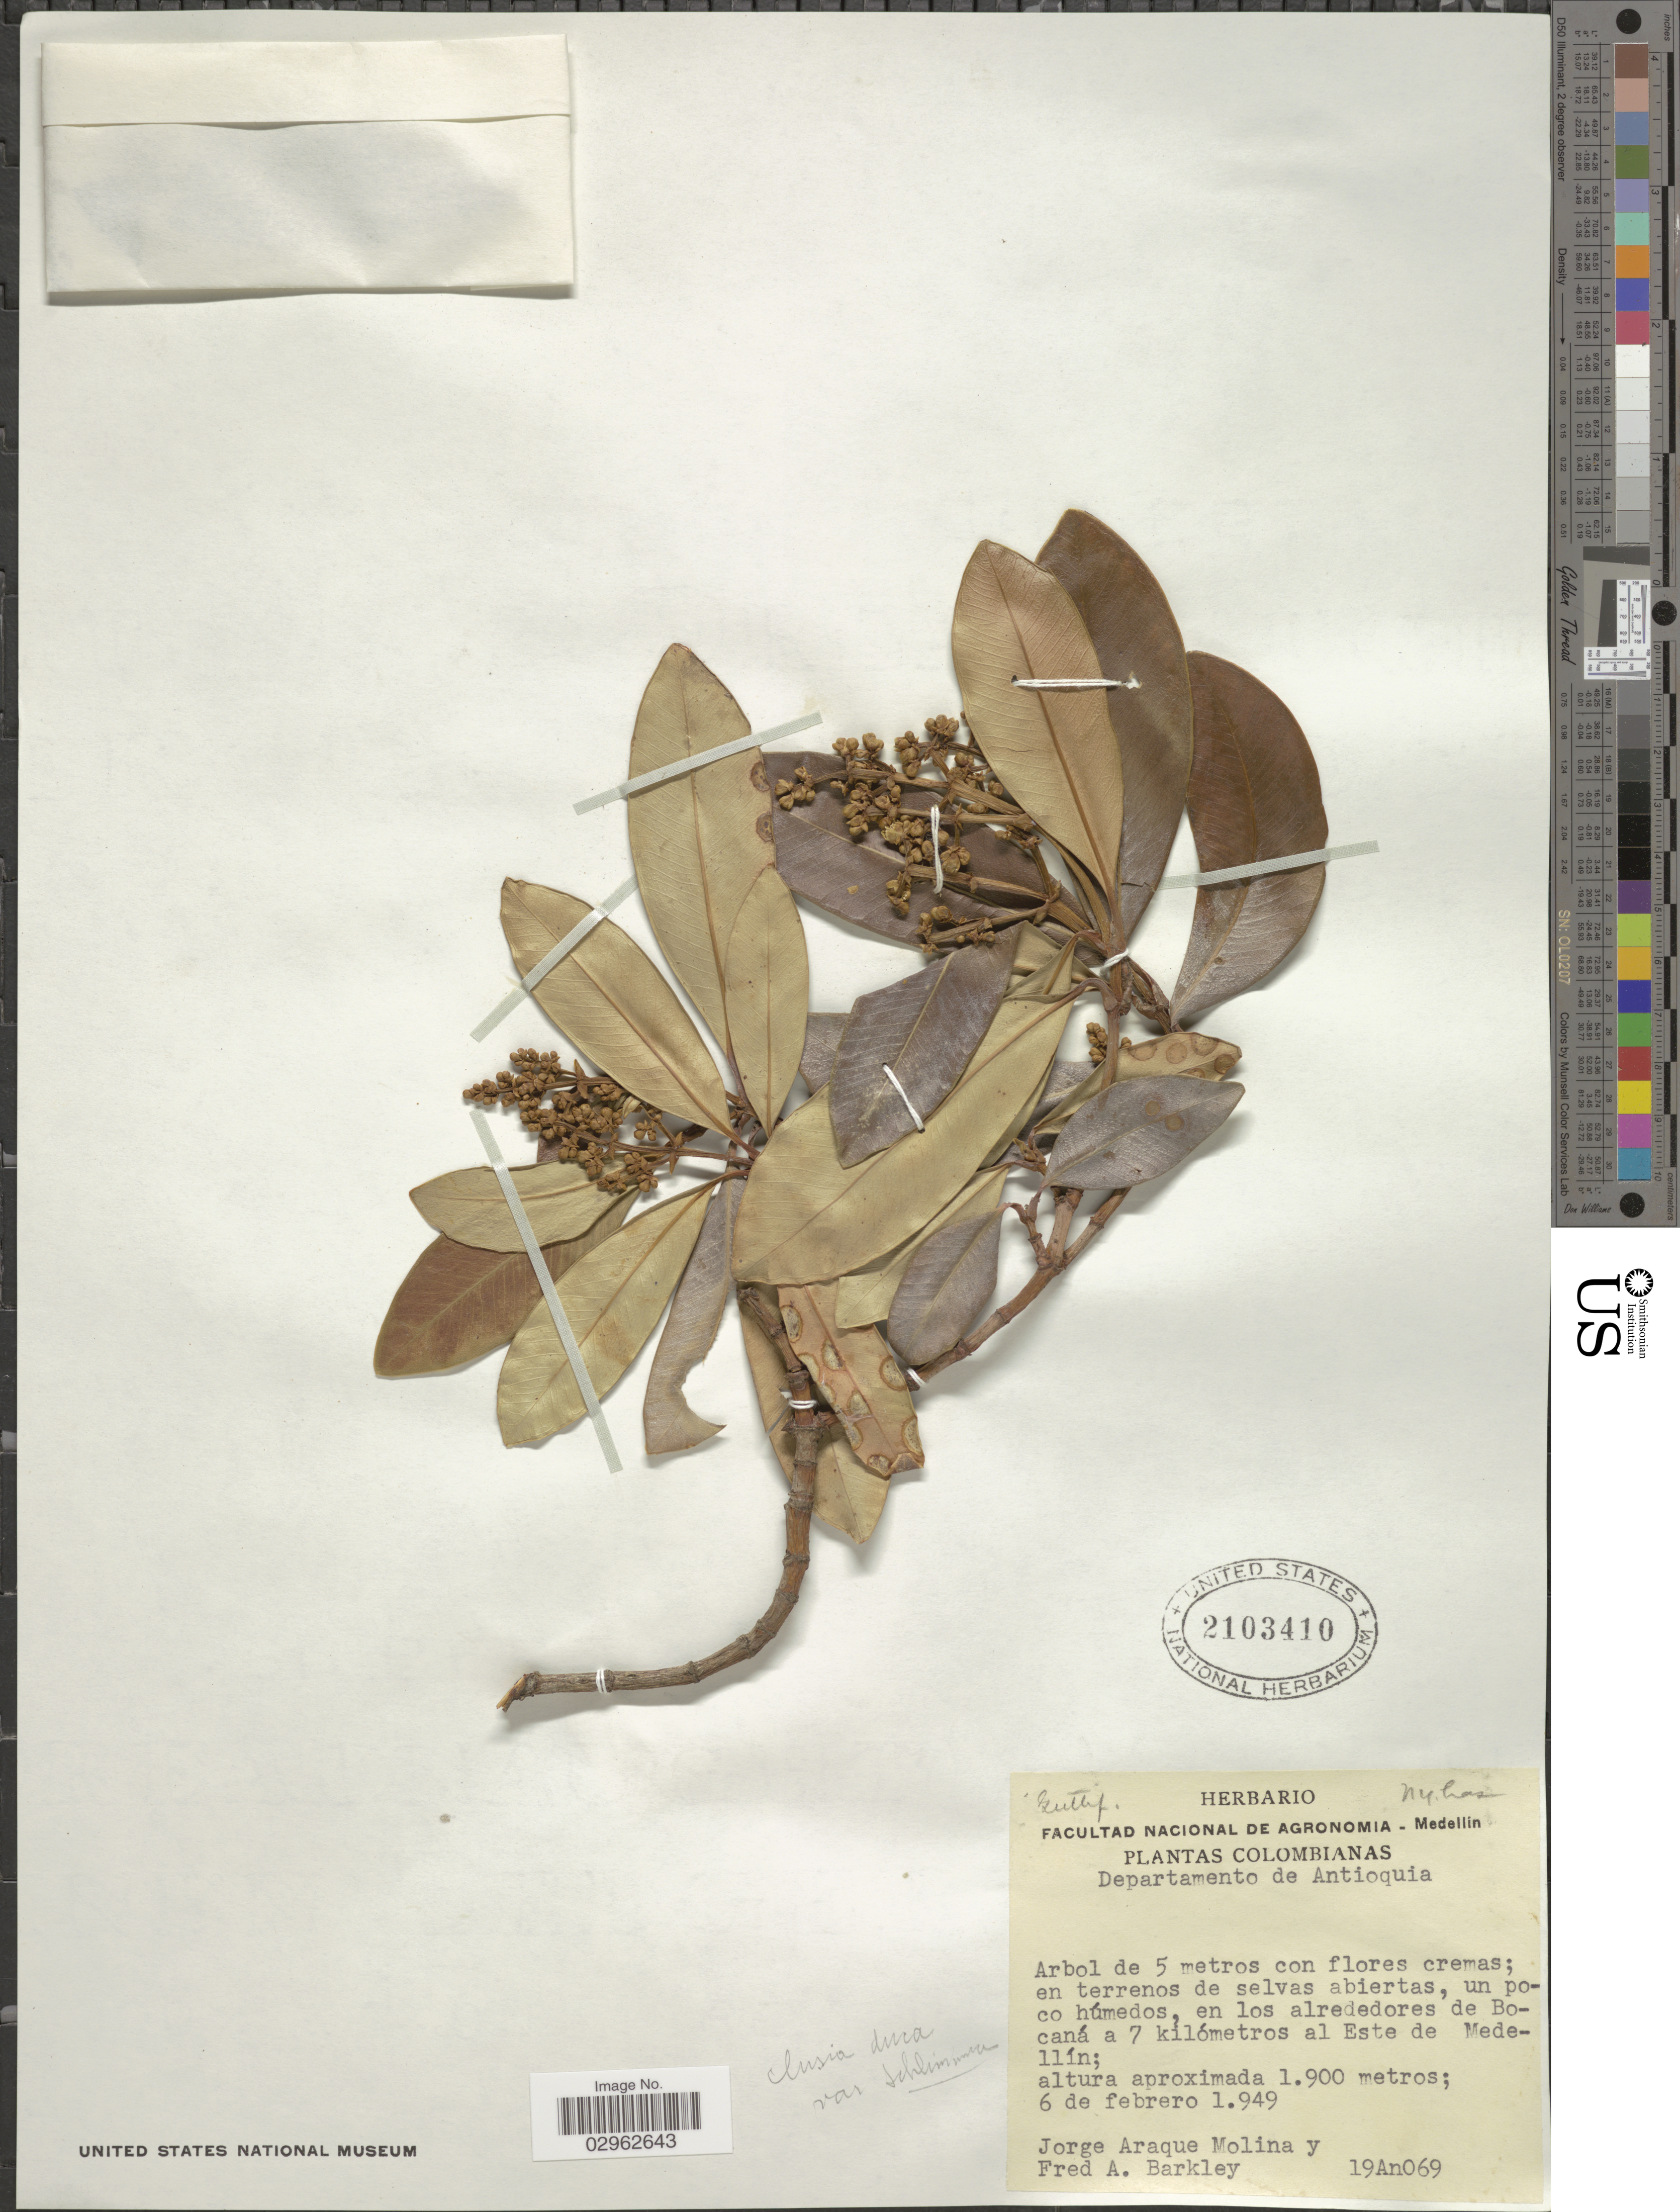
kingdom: Plantae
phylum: Tracheophyta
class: Magnoliopsida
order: Malpighiales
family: Clusiaceae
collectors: J. A. Molina & F. A. Barkley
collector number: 19An069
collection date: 1949-02-06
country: Colombia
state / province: Antioquia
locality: Departamento de Antioquia, en los alrededores de Bocaná a 7 kilómetros al Este de Medellín.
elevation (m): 1900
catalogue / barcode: US 2103410